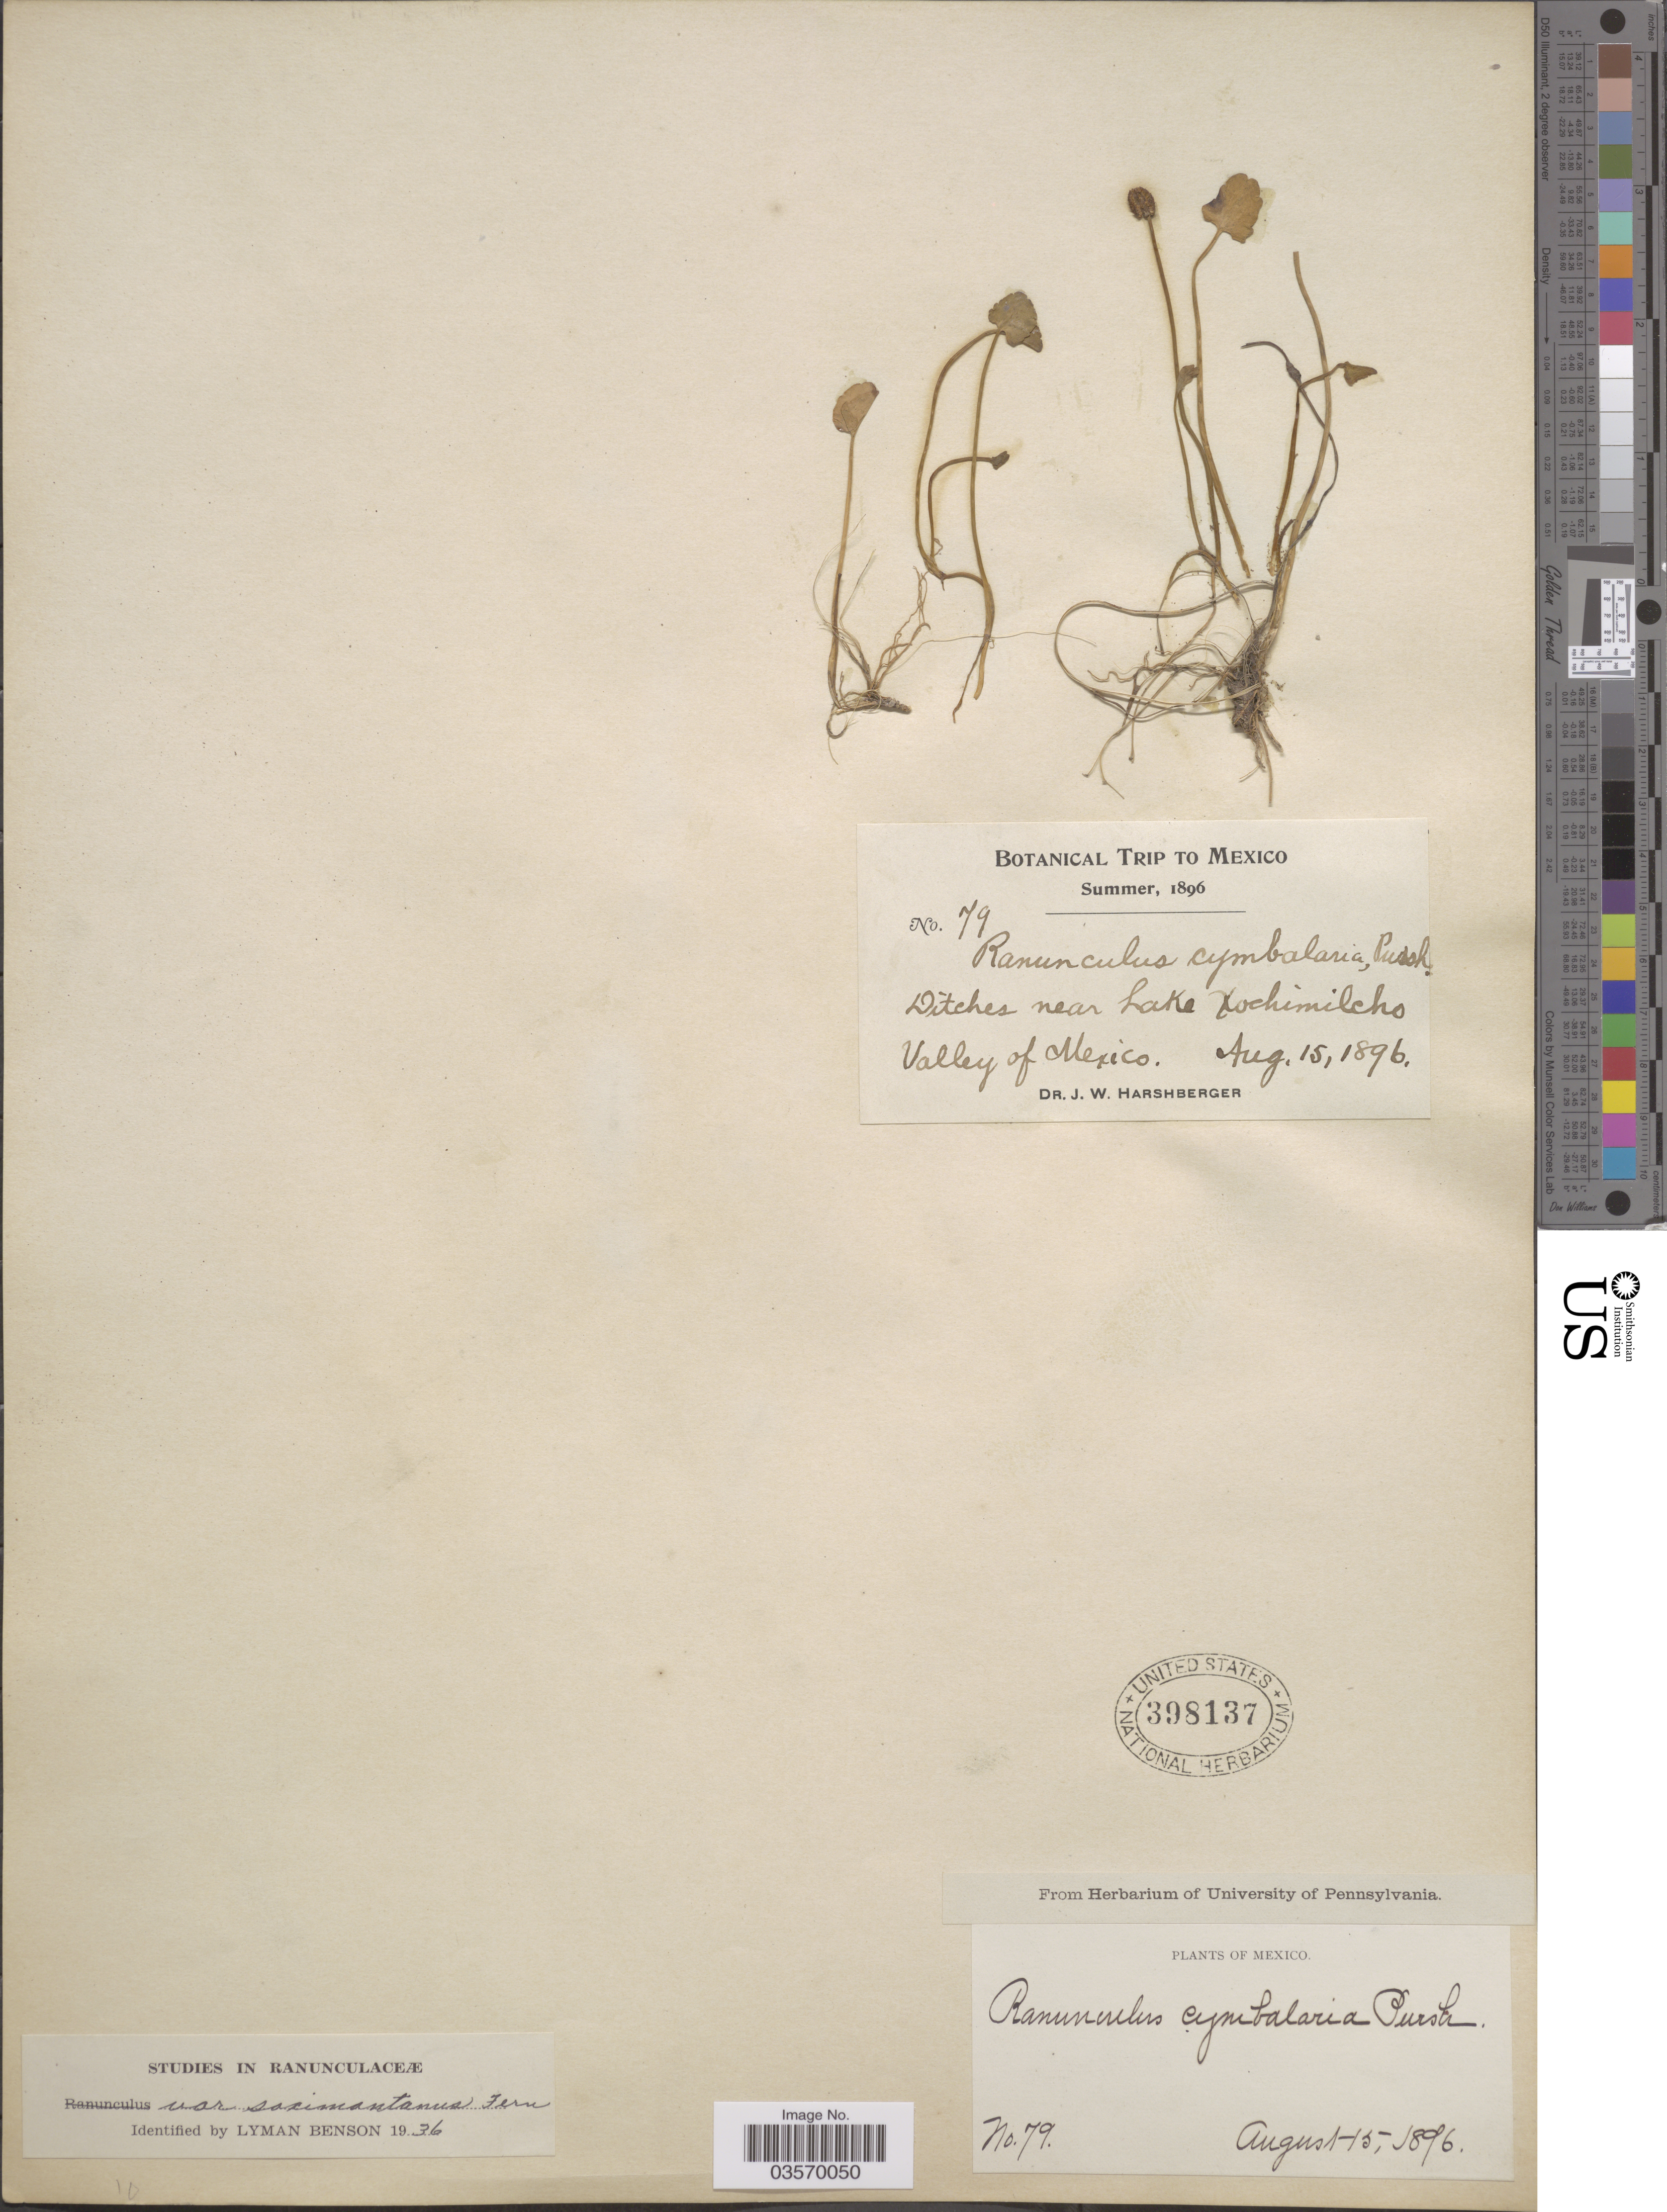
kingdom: Plantae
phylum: Tracheophyta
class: Magnoliopsida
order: Ranunculales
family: Ranunculaceae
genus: Halerpestes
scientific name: Halerpestes cymbalaria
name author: (Pursh) Greene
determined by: Strong, M. T., (US), Smithsonian Institution - National Museum of Natural History (UNITED STATES)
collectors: J. W. Harshberger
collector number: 79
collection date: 1896-08-15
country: Mexico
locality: Ditches near Lake Xochimilcho. Valley of Mexico.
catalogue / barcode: US 398137